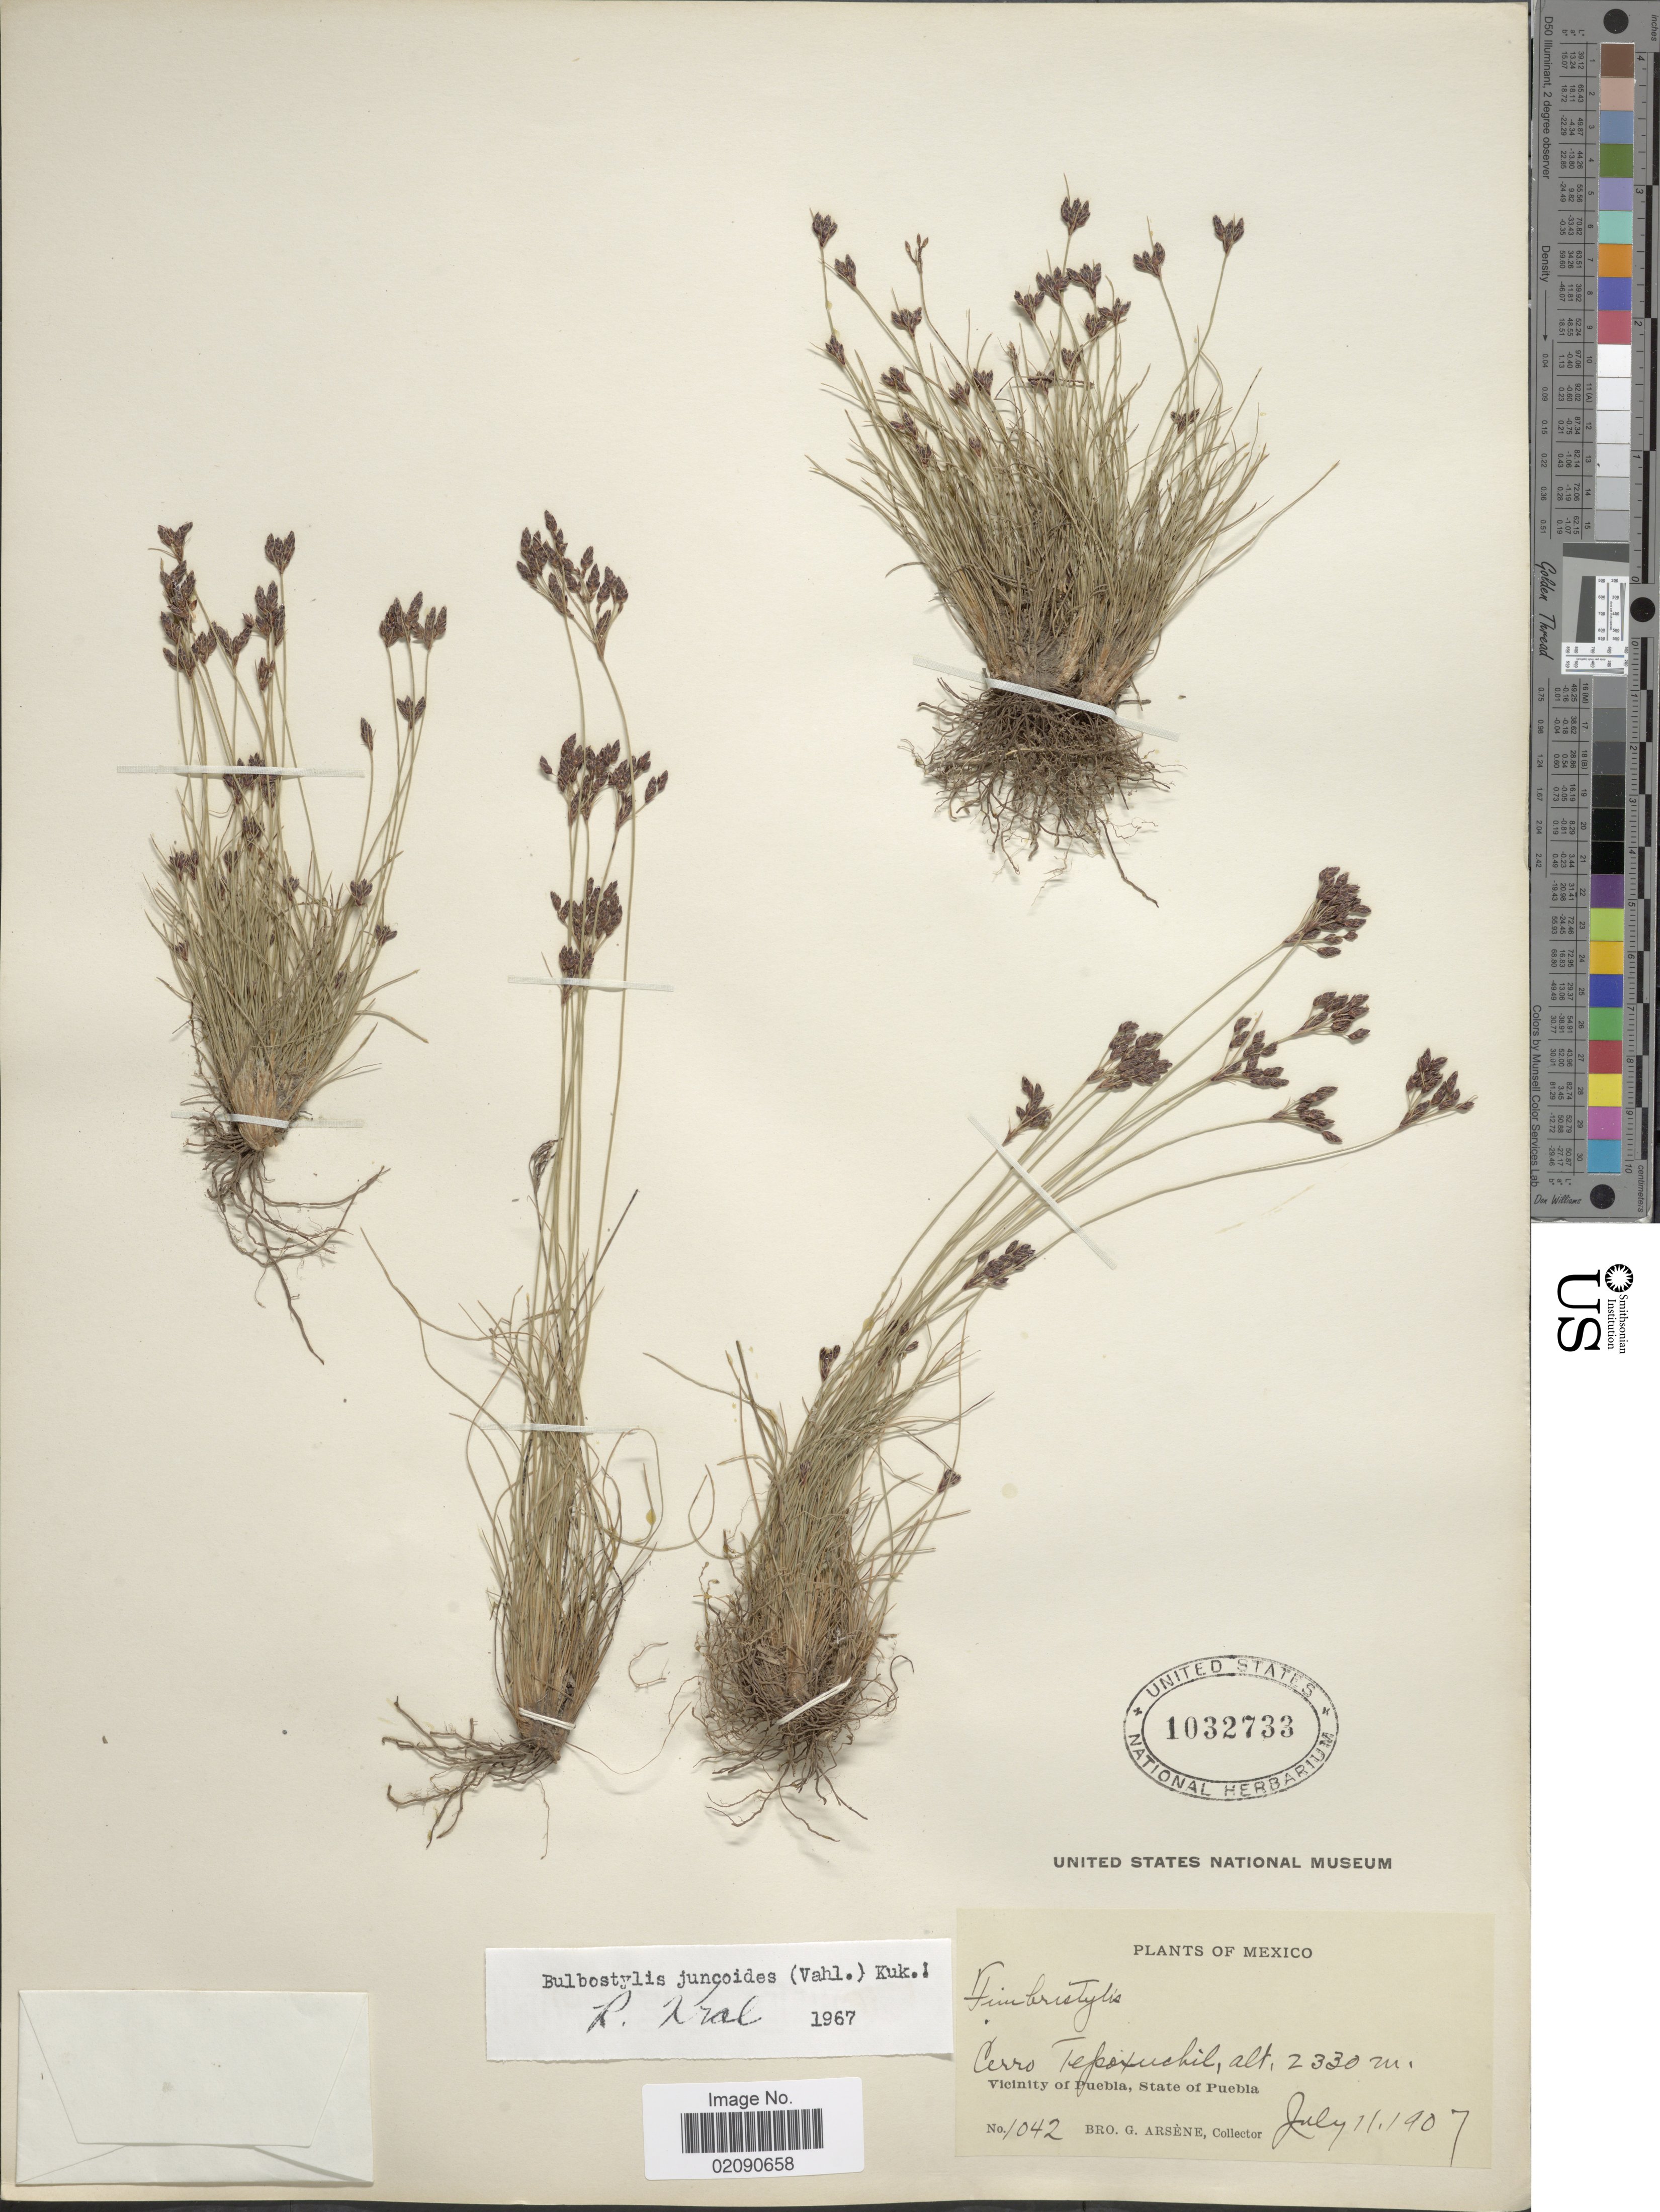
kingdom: Plantae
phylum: Tracheophyta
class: Liliopsida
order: Poales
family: Cyperaceae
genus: Bulbostylis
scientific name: Bulbostylis juncoides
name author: (Vahl) Kük. ex Herter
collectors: Bro. G. Arsène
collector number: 1042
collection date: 1907-07-11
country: Mexico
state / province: Puebla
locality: Cerro Tepoxuchil. Vicinity of Puebla, State of Puebla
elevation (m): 2330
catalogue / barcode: US 1032733